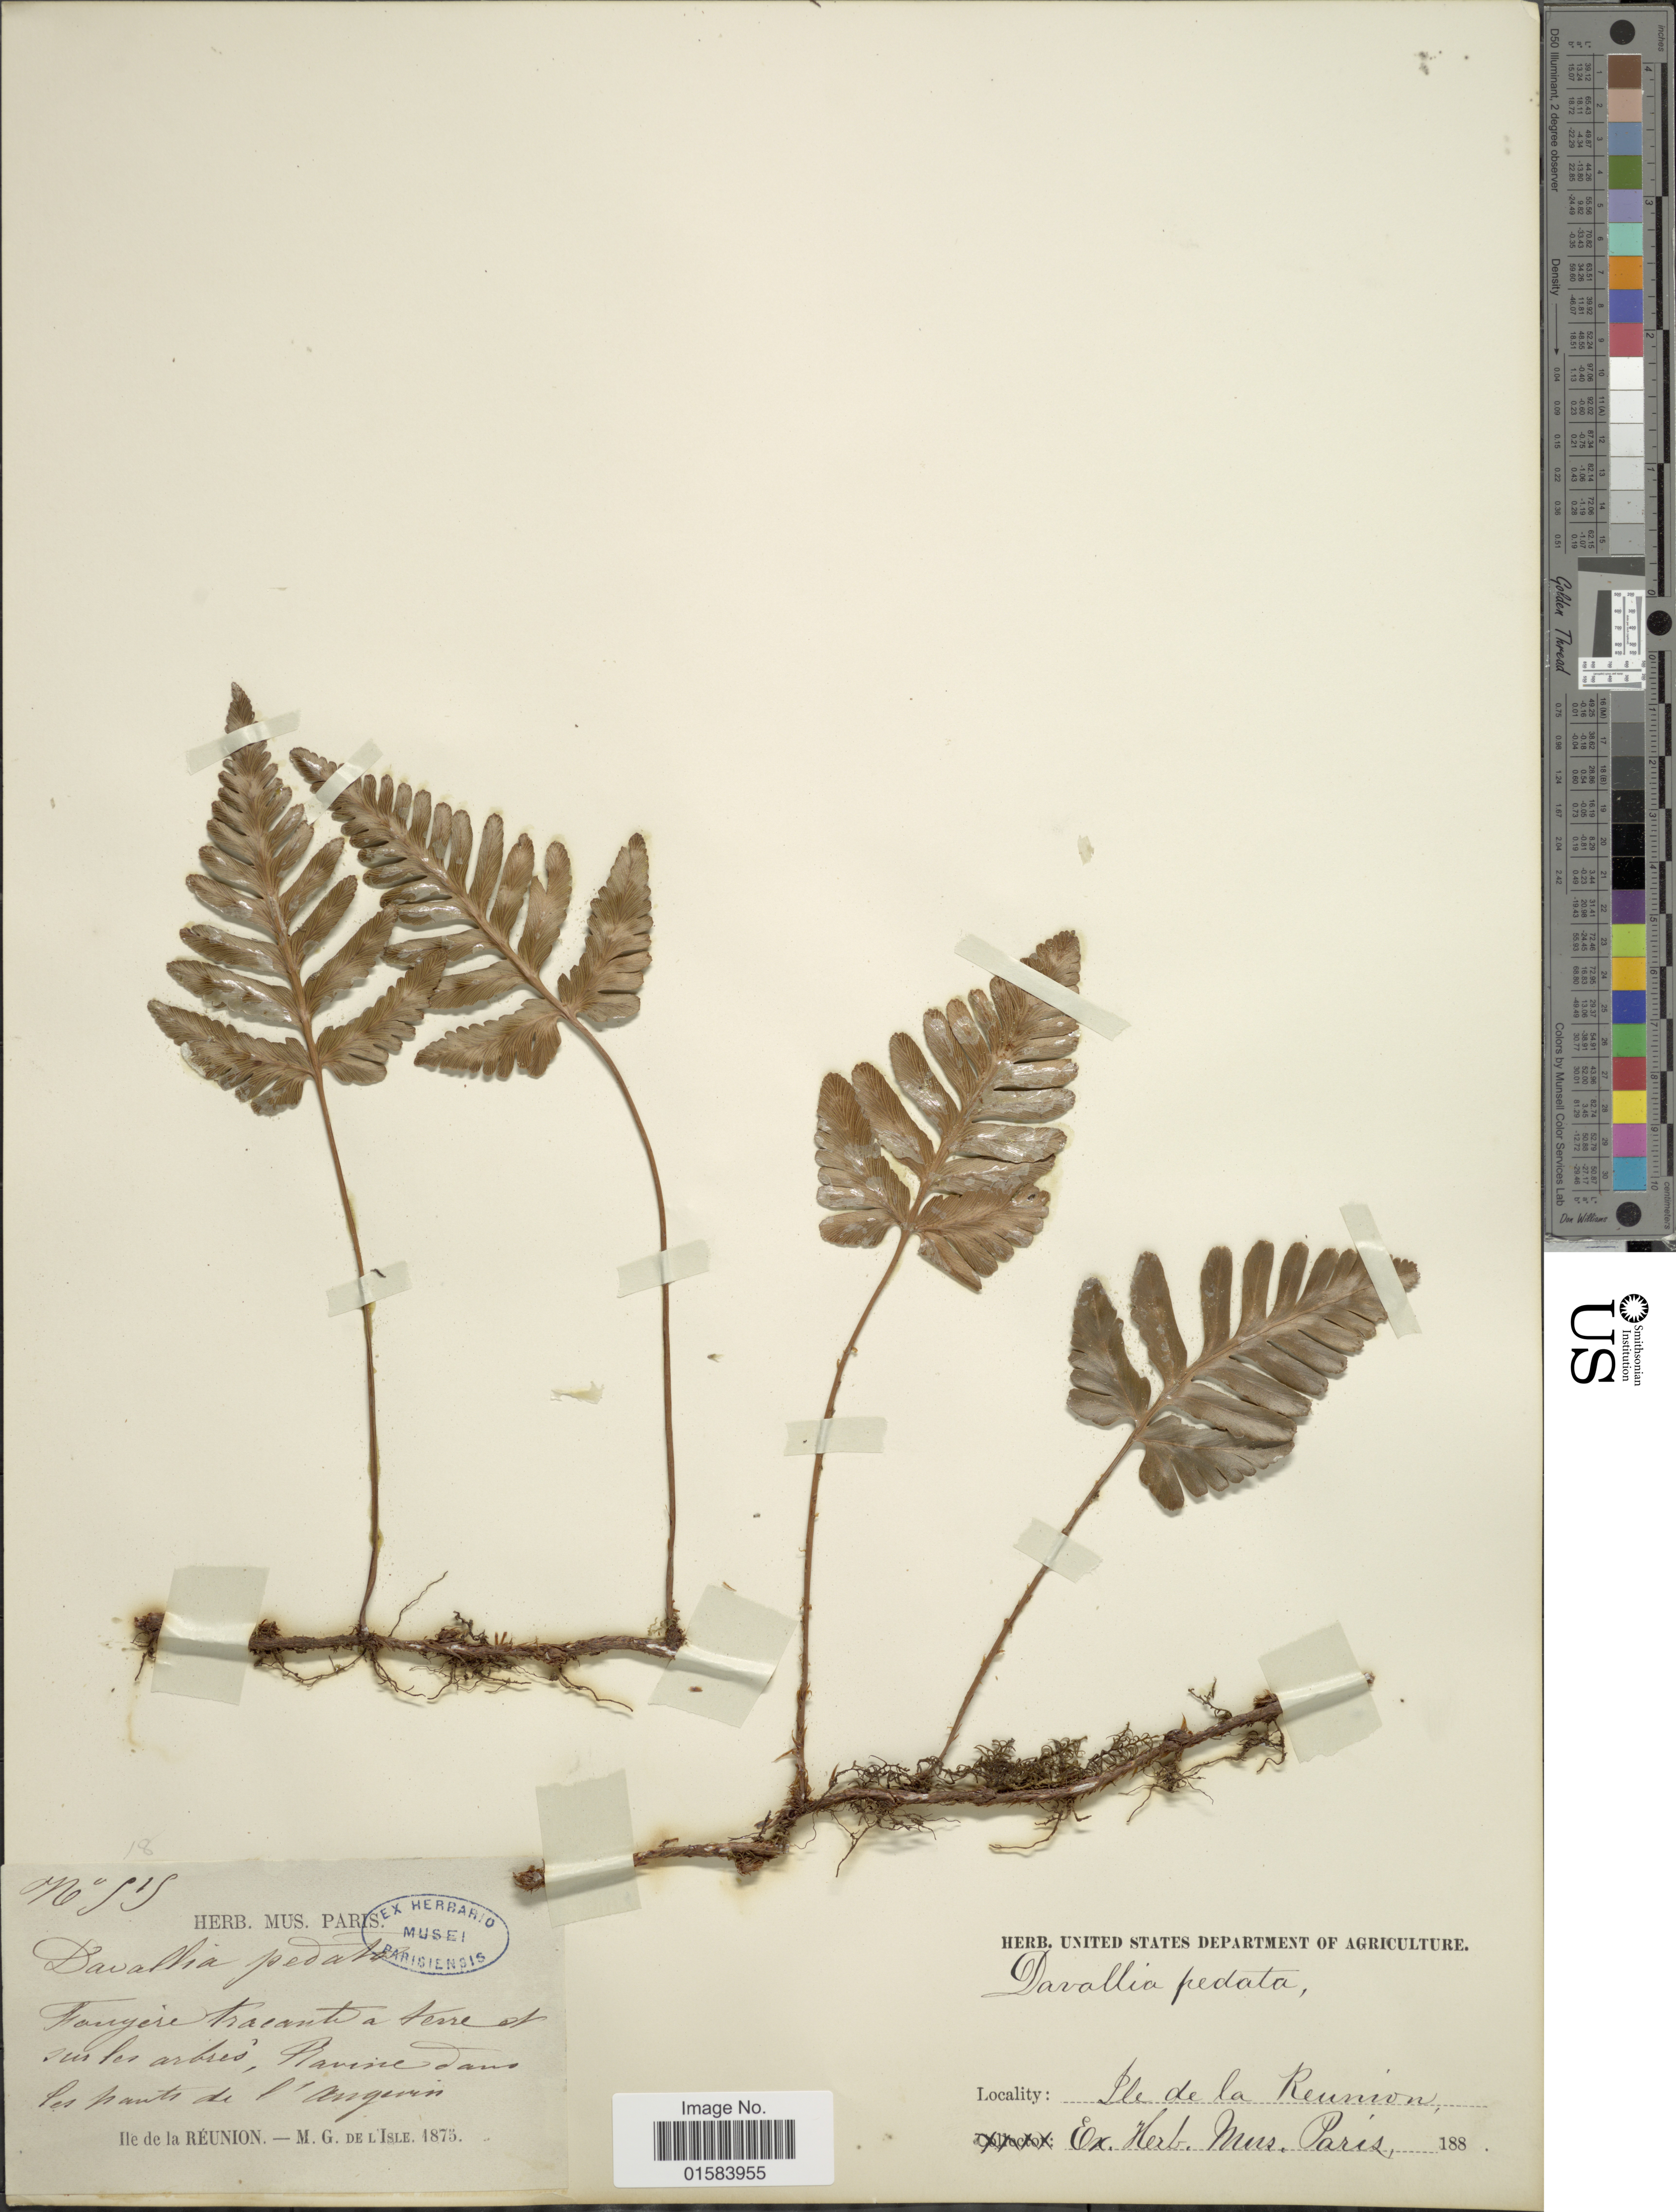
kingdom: Plantae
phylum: Tracheophyta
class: Polypodiopsida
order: Polypodiales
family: Davalliaceae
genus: Davallia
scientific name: Davallia repens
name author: (L. f.) Kuhn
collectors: ex herb. Mus. Paris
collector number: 919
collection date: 1875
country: Reunion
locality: Ile de la Reunion, sur les arbres Ravine dans [illegible text]